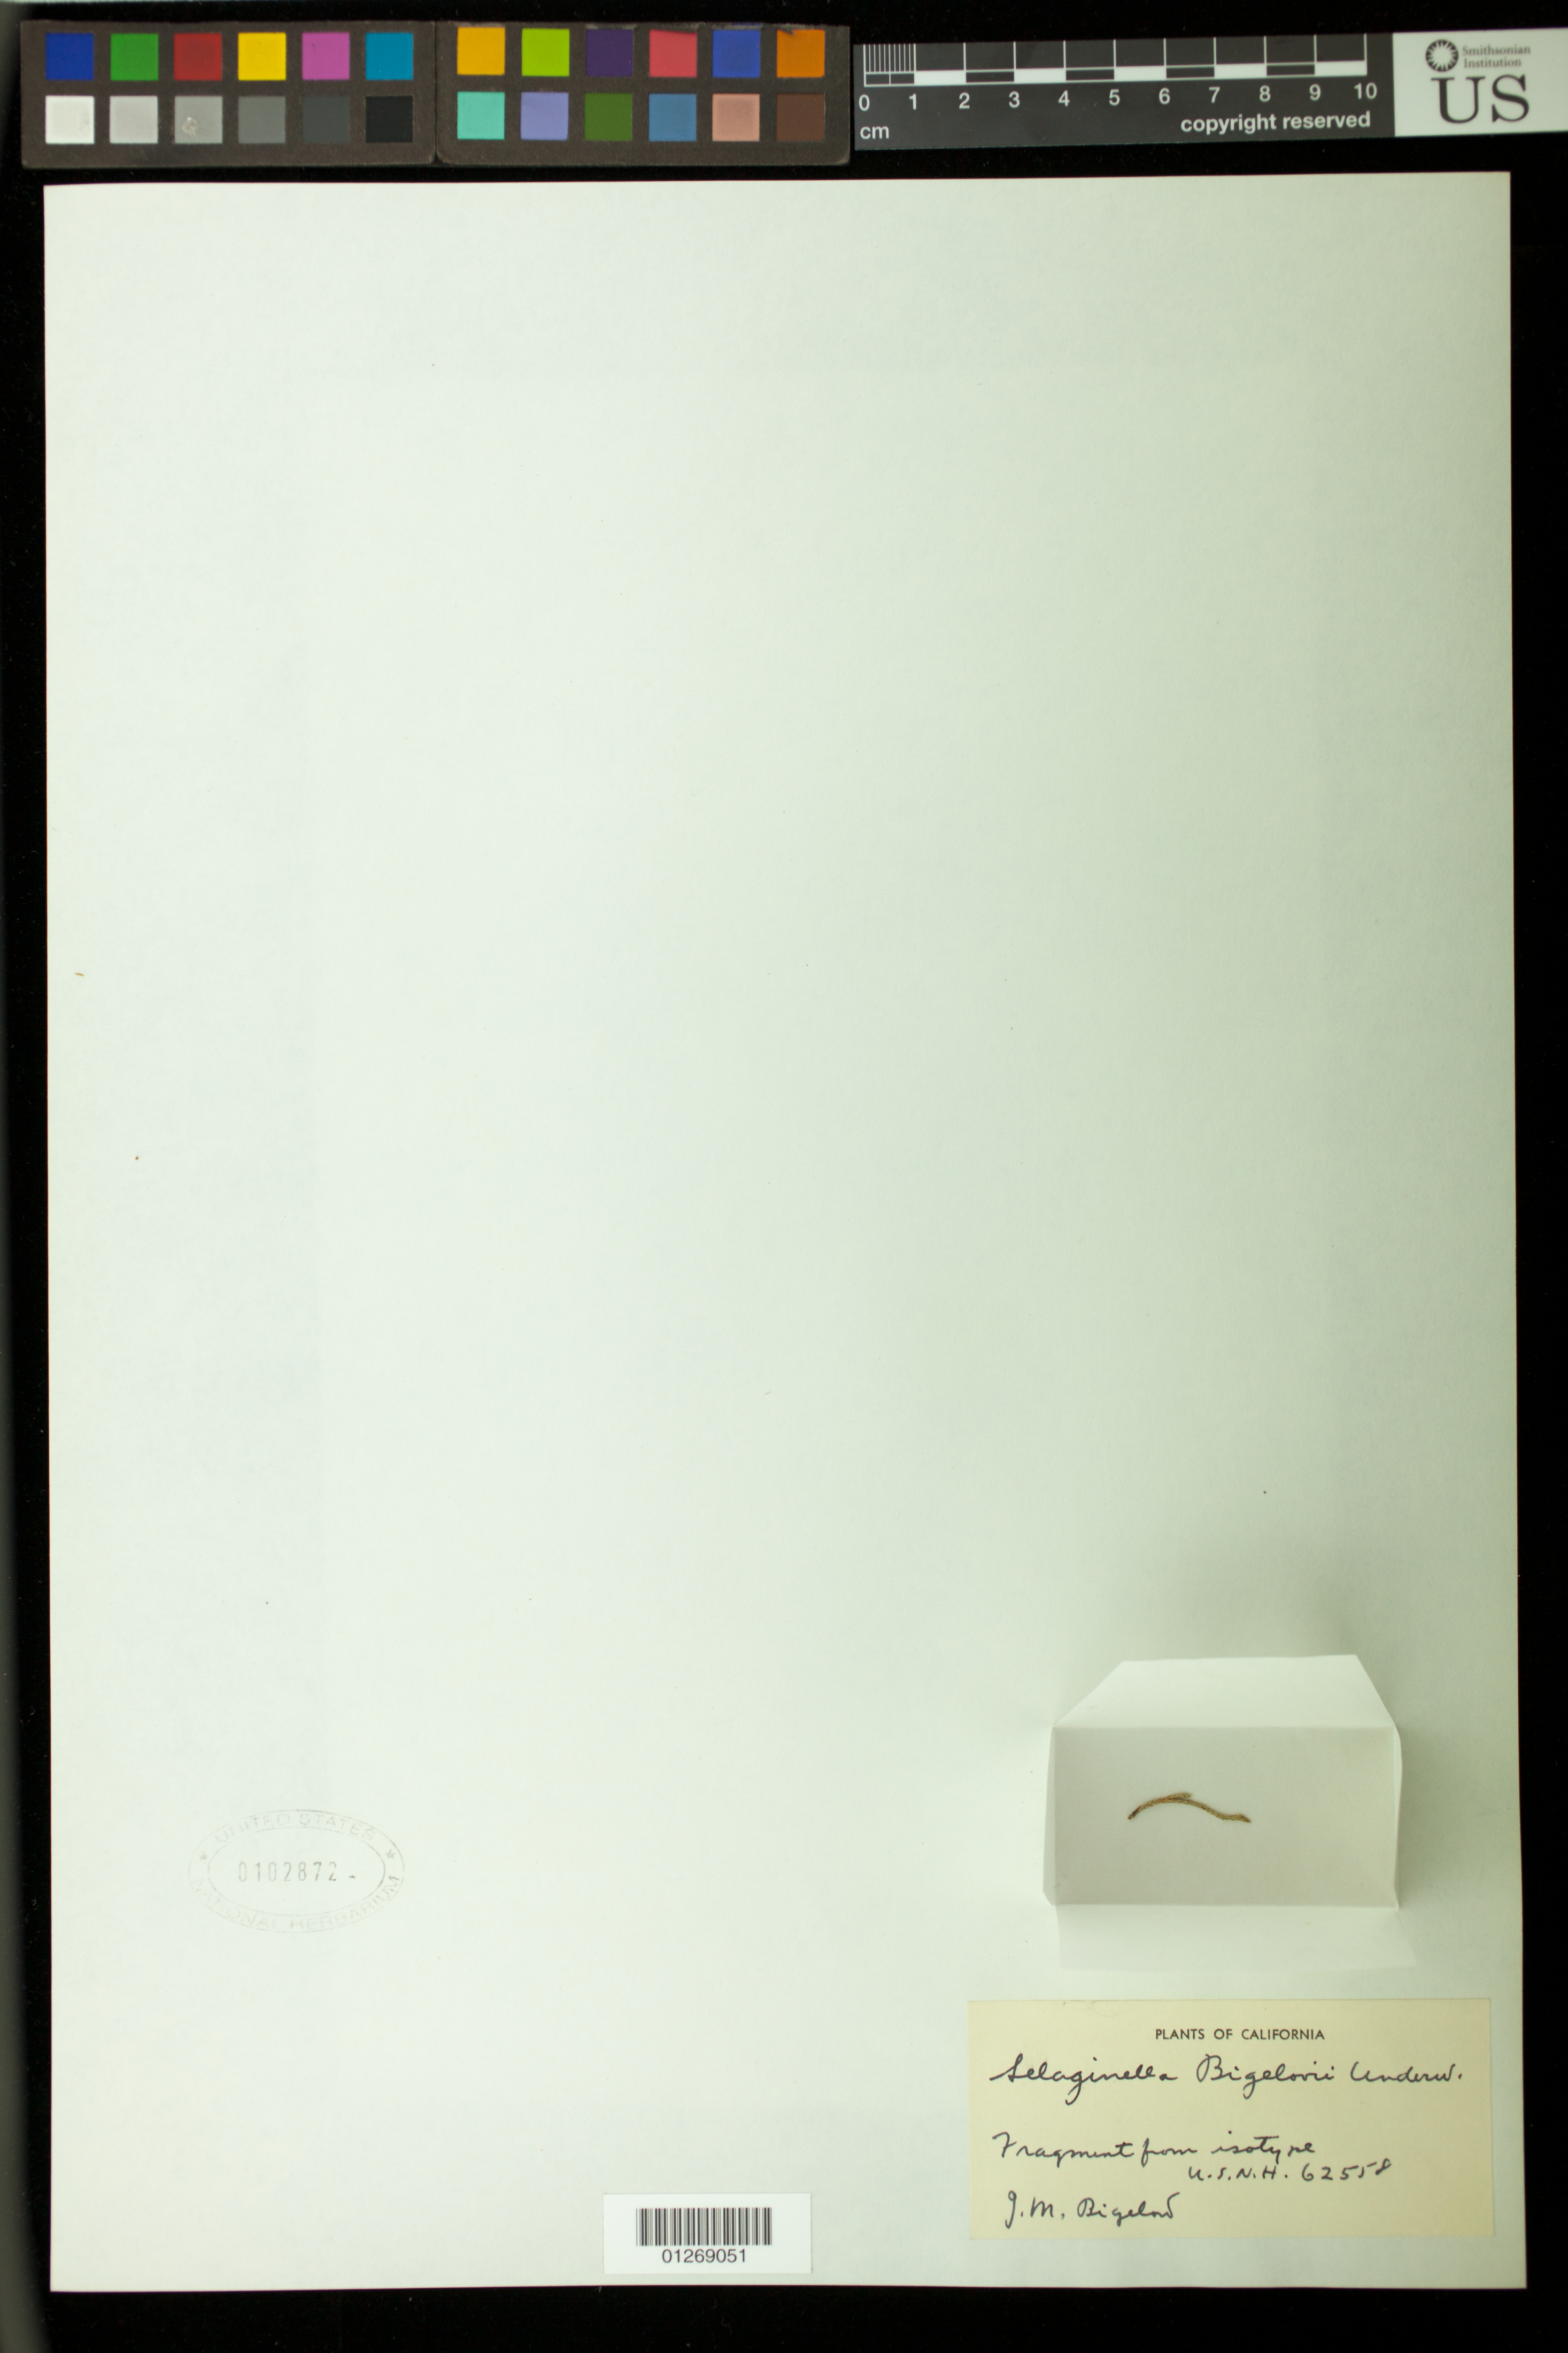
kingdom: Plantae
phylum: Tracheophyta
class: Lycopodiopsida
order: Selaginellales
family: Selaginellaceae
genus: Selaginella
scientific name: Selaginella bigelovii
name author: Underw.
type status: Isosyntype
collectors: J. M. Bigelow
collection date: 1853/1854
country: United States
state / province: California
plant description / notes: Fragmentary material of type specimen, removed from US specimen USNH 62558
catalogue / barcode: US 102872